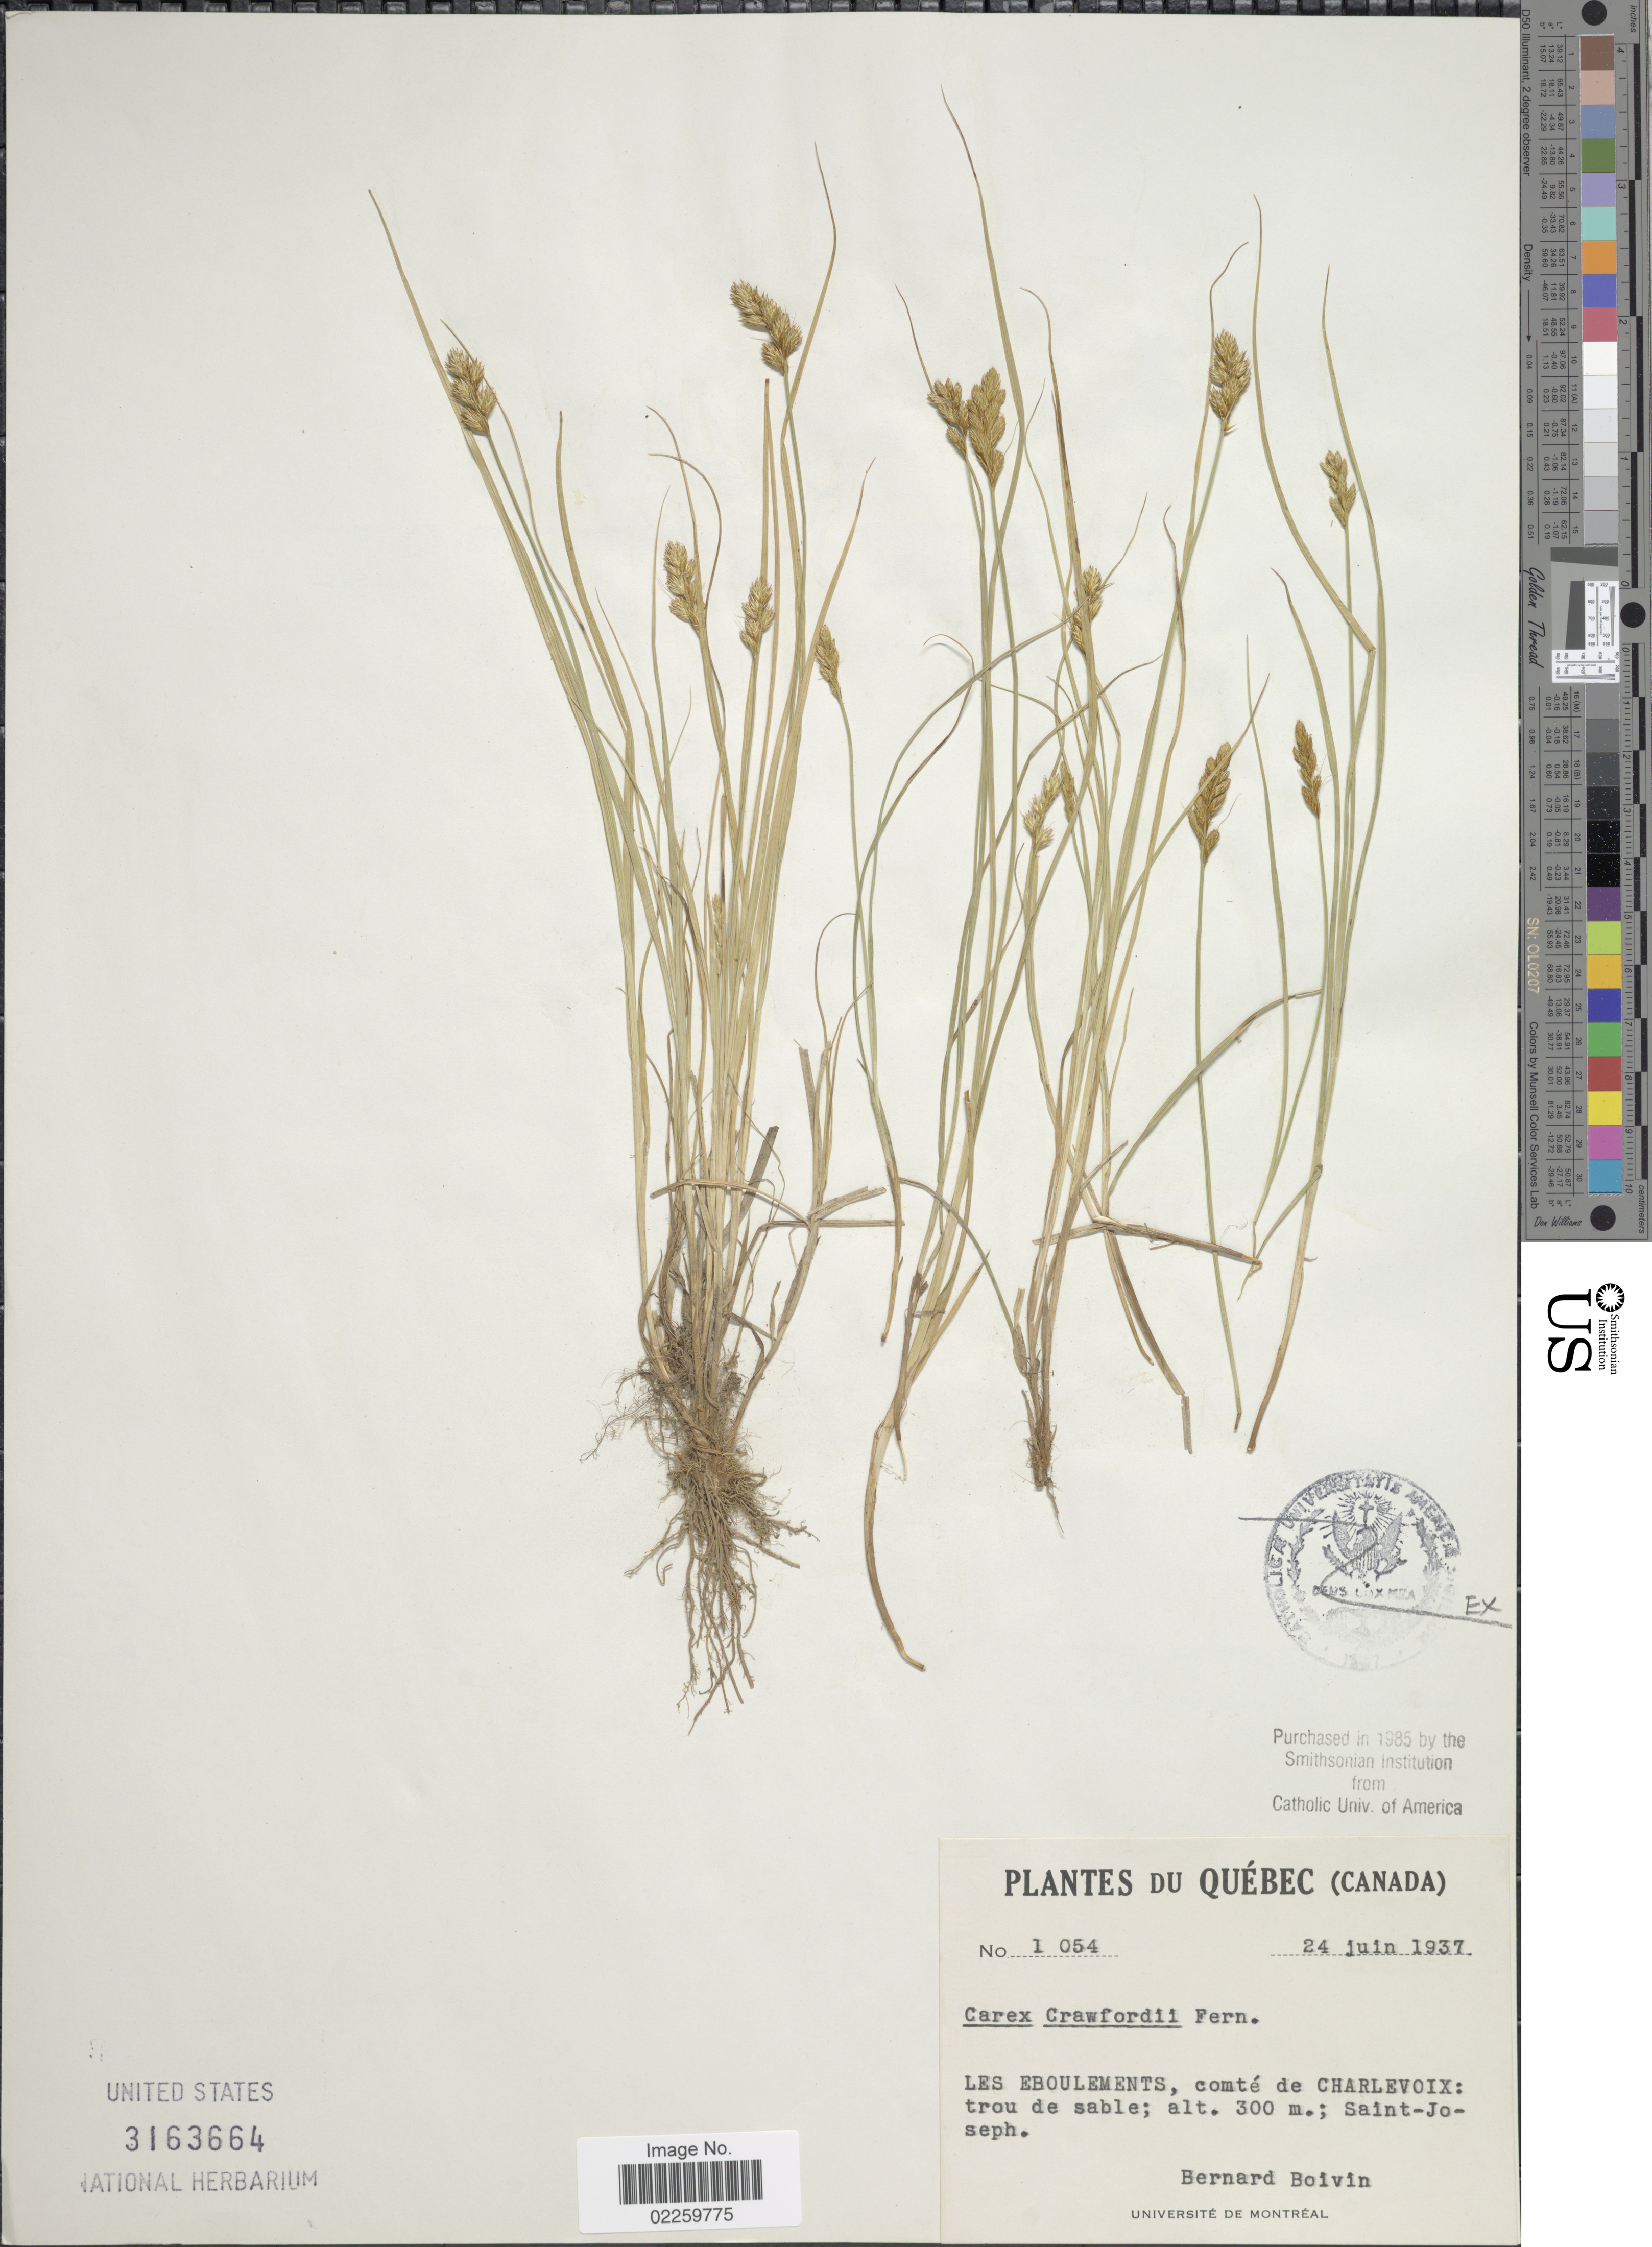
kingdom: Plantae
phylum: Tracheophyta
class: Liliopsida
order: Poales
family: Cyperaceae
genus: Carex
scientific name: Carex crawfordii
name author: Fernald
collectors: J. R. B. Boivin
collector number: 1054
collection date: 1937-06-24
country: Canada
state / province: Quebec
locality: Les Eboulements, comte de Charlevoix: trou de sable; Saint-Joseph.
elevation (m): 300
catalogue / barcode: US 3163664